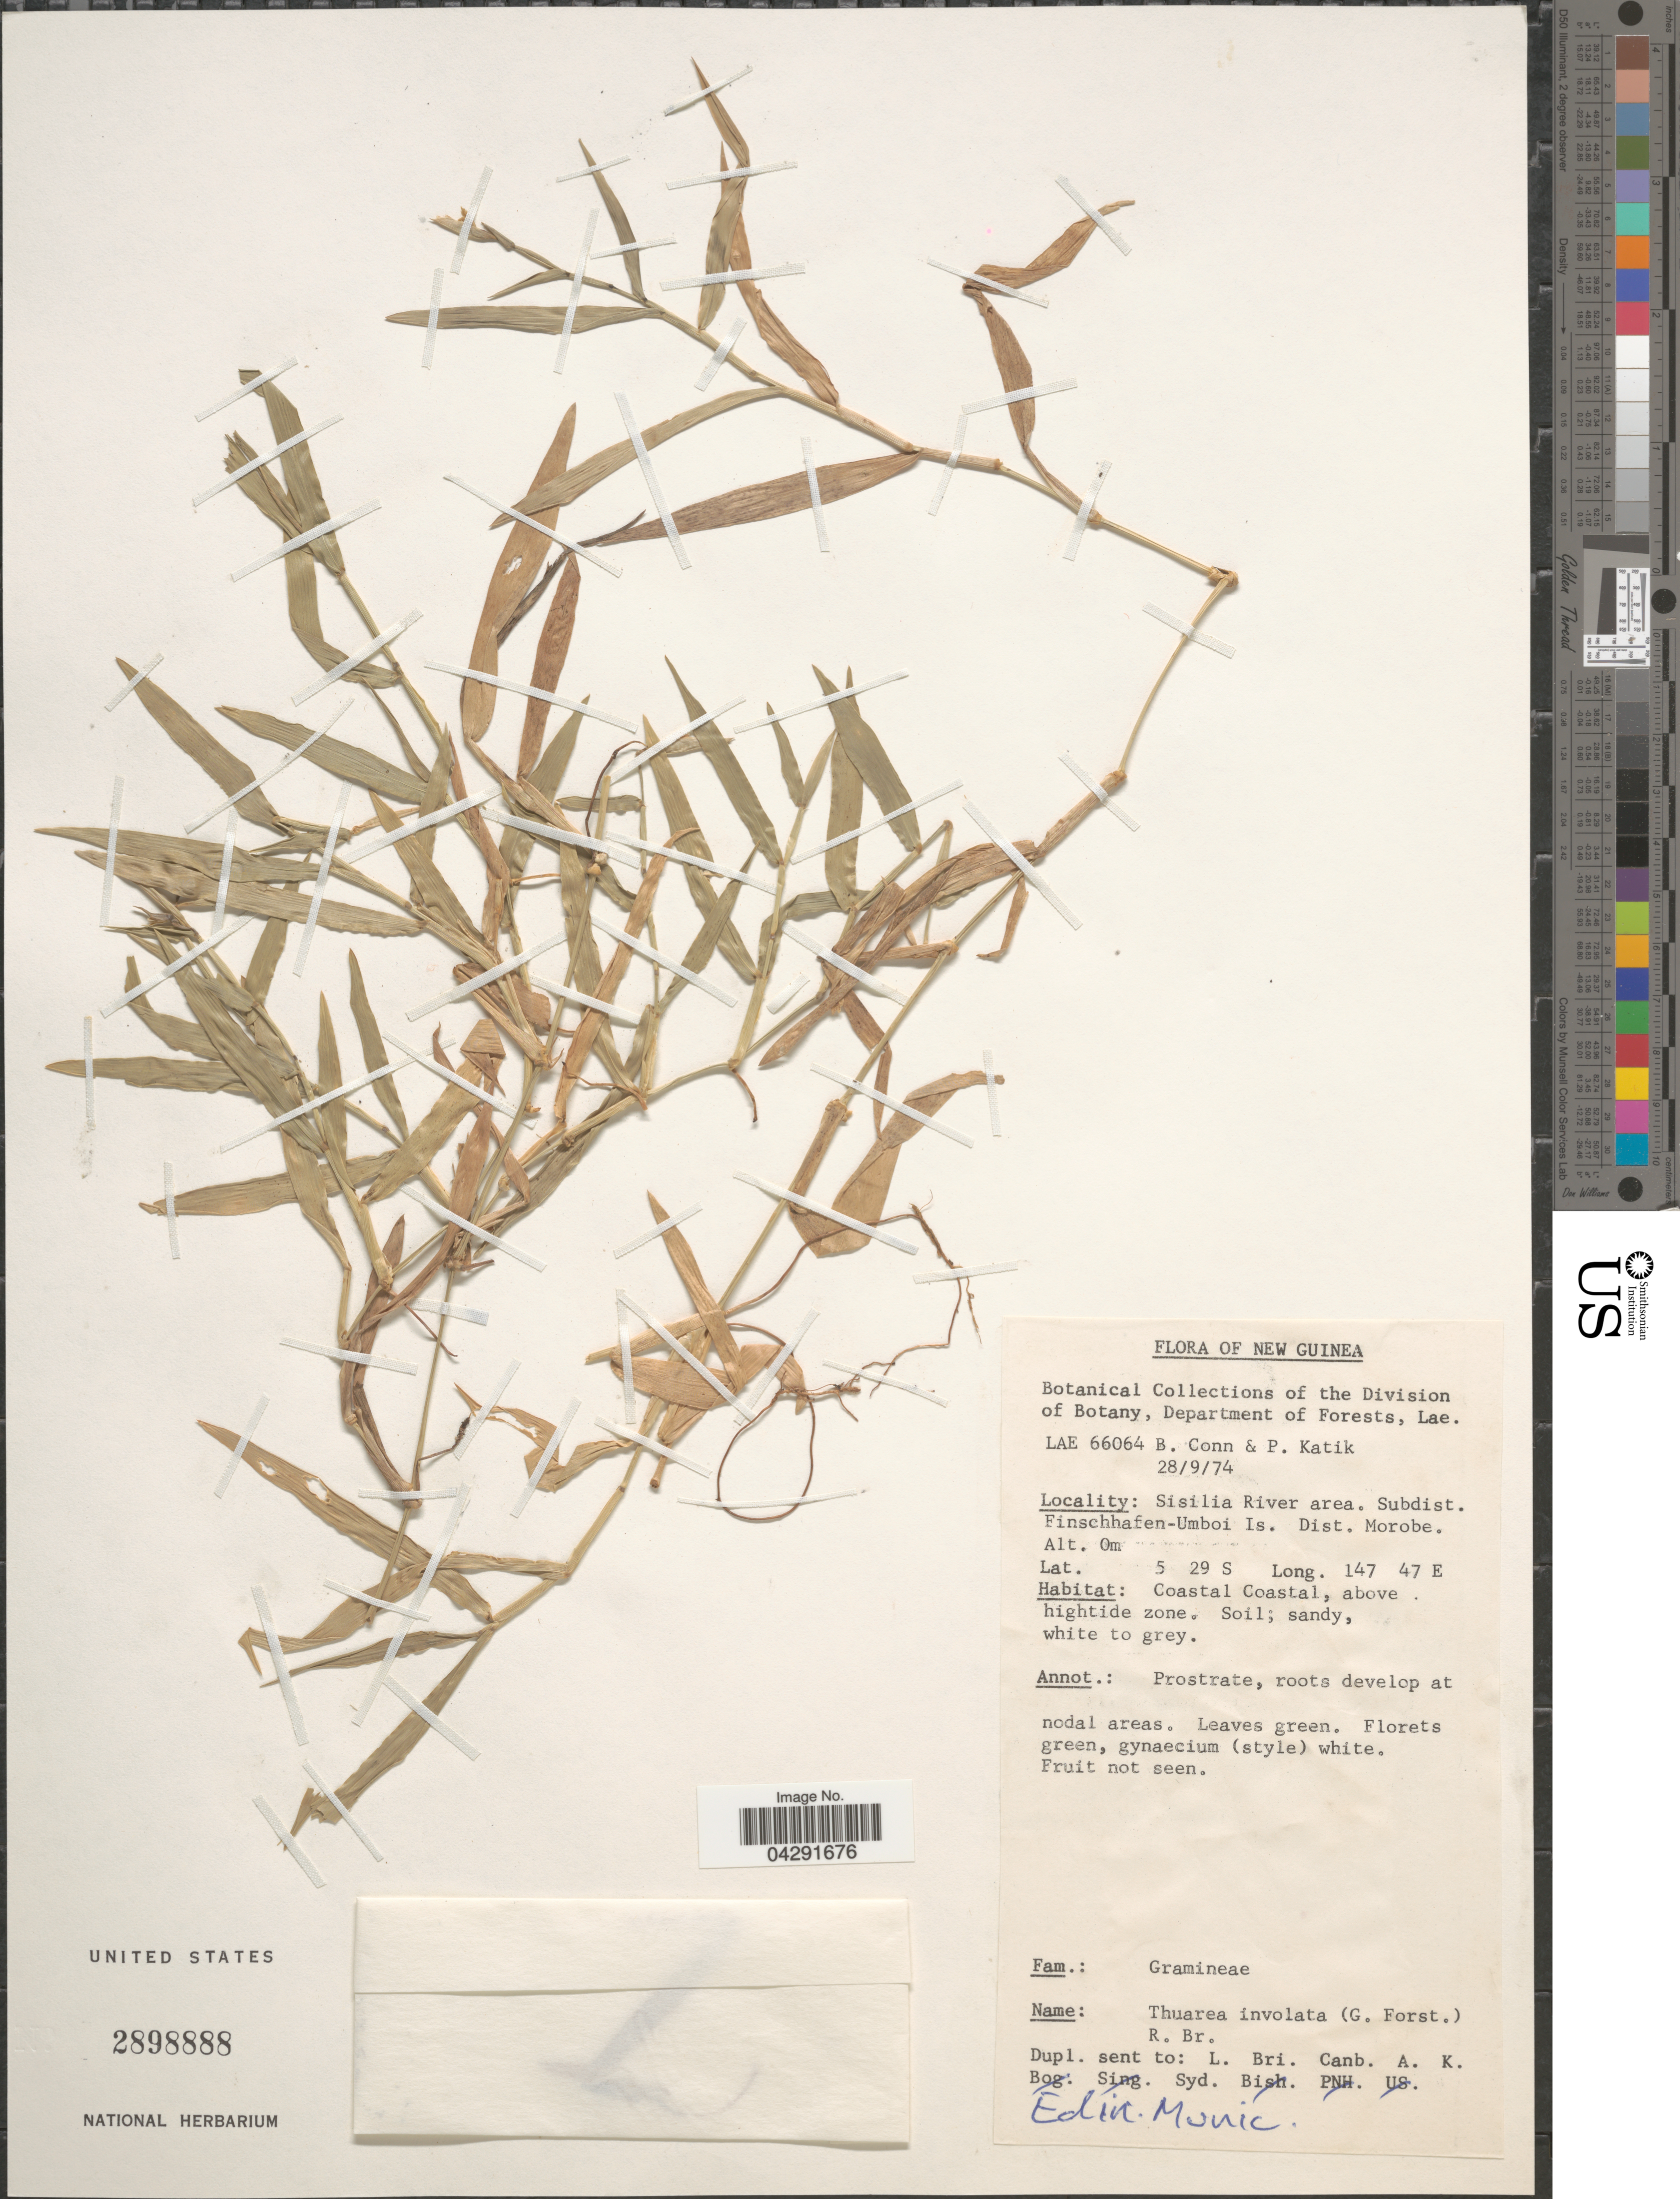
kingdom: Plantae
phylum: Tracheophyta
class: Liliopsida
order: Poales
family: Poaceae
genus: Thuarea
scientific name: Thuarea involuta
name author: (G. Forst.) R. Br. ex Sm.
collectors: B. Conn & P. Katik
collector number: LAE66064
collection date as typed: Transcribed d/m/y: 28/9/74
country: Papua New Guinea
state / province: Morobe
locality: New Guinea. Sisilia River area. Subdist. Finschhafen-Umboi Is. Dist. Morobe. Coastal Coastal, above hightide zone.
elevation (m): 0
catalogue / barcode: US 2898888